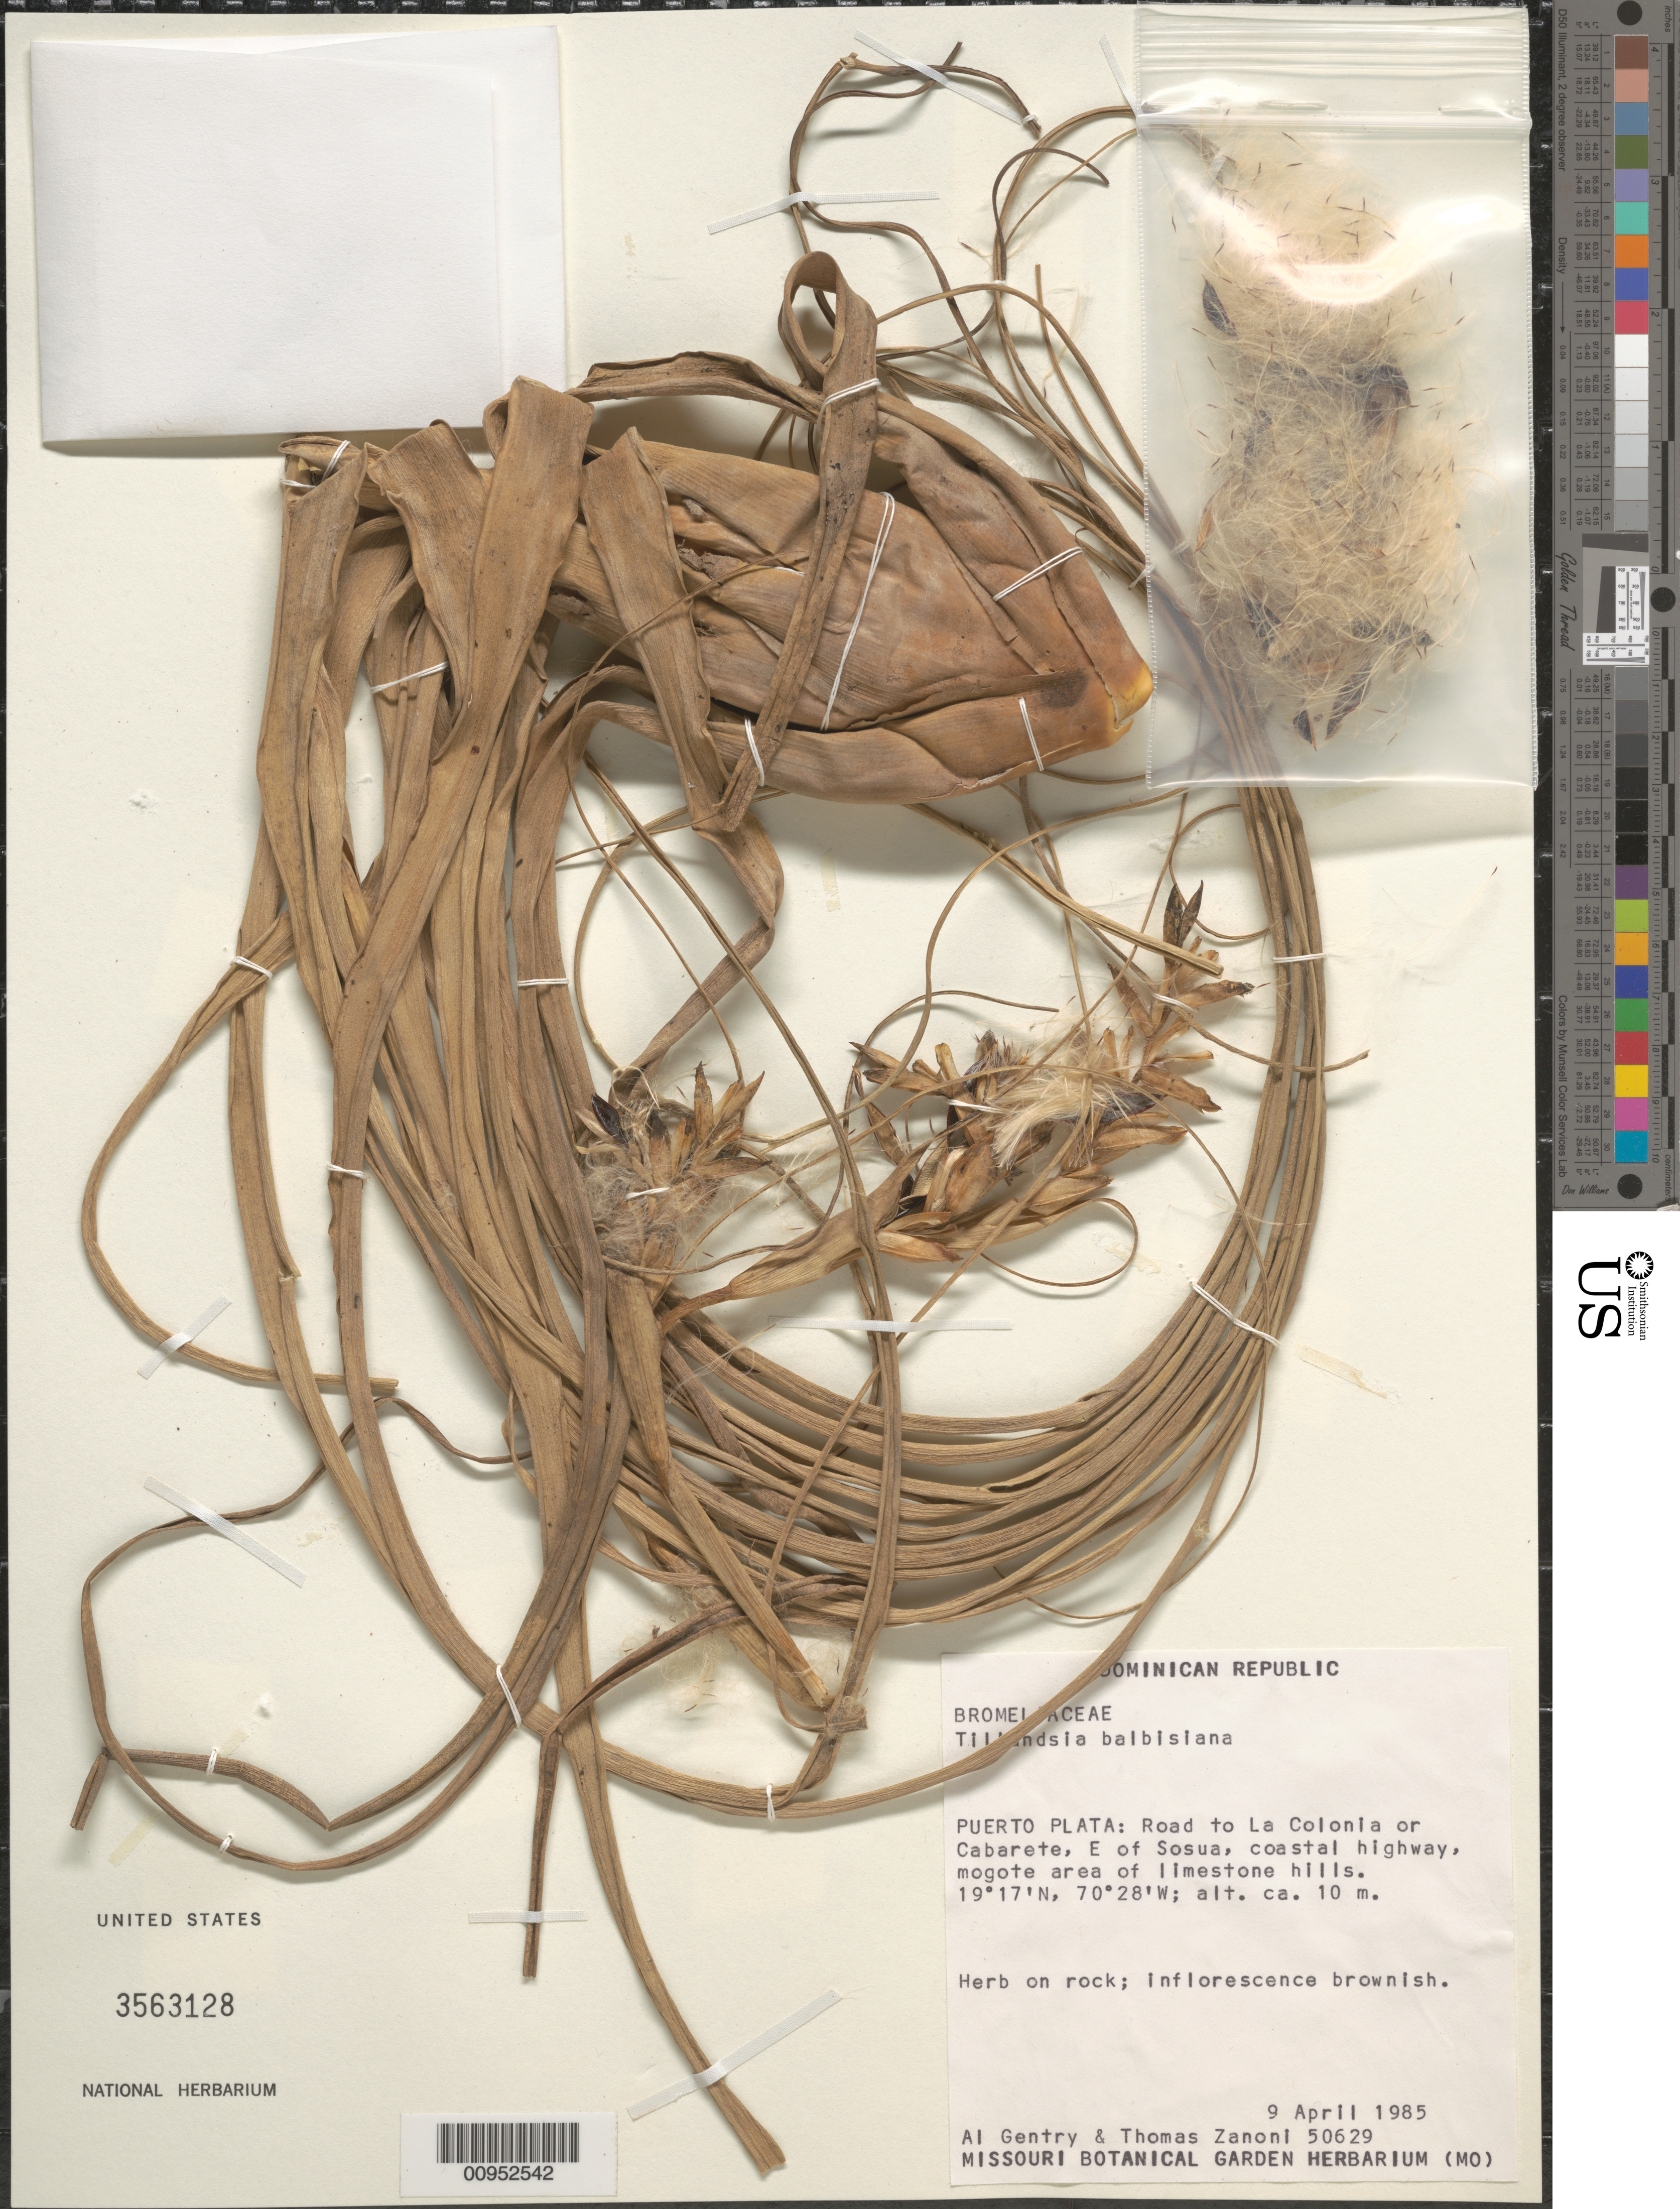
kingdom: Plantae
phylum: Tracheophyta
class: Liliopsida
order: Poales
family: Bromeliaceae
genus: Tillandsia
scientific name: Tillandsia balbisiana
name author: Schult. f.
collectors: A. H. Gentry & T. A. Zanoni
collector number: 50629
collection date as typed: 09 Apr 1985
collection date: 1985-04-09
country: Dominican Republic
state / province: Puerto Plata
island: Hispaniola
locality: Road to Colonia or Cabarete, E of Sosua, coastal highway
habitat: Coastal highway, mogote area of limestone hills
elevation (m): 10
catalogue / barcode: US 3563128